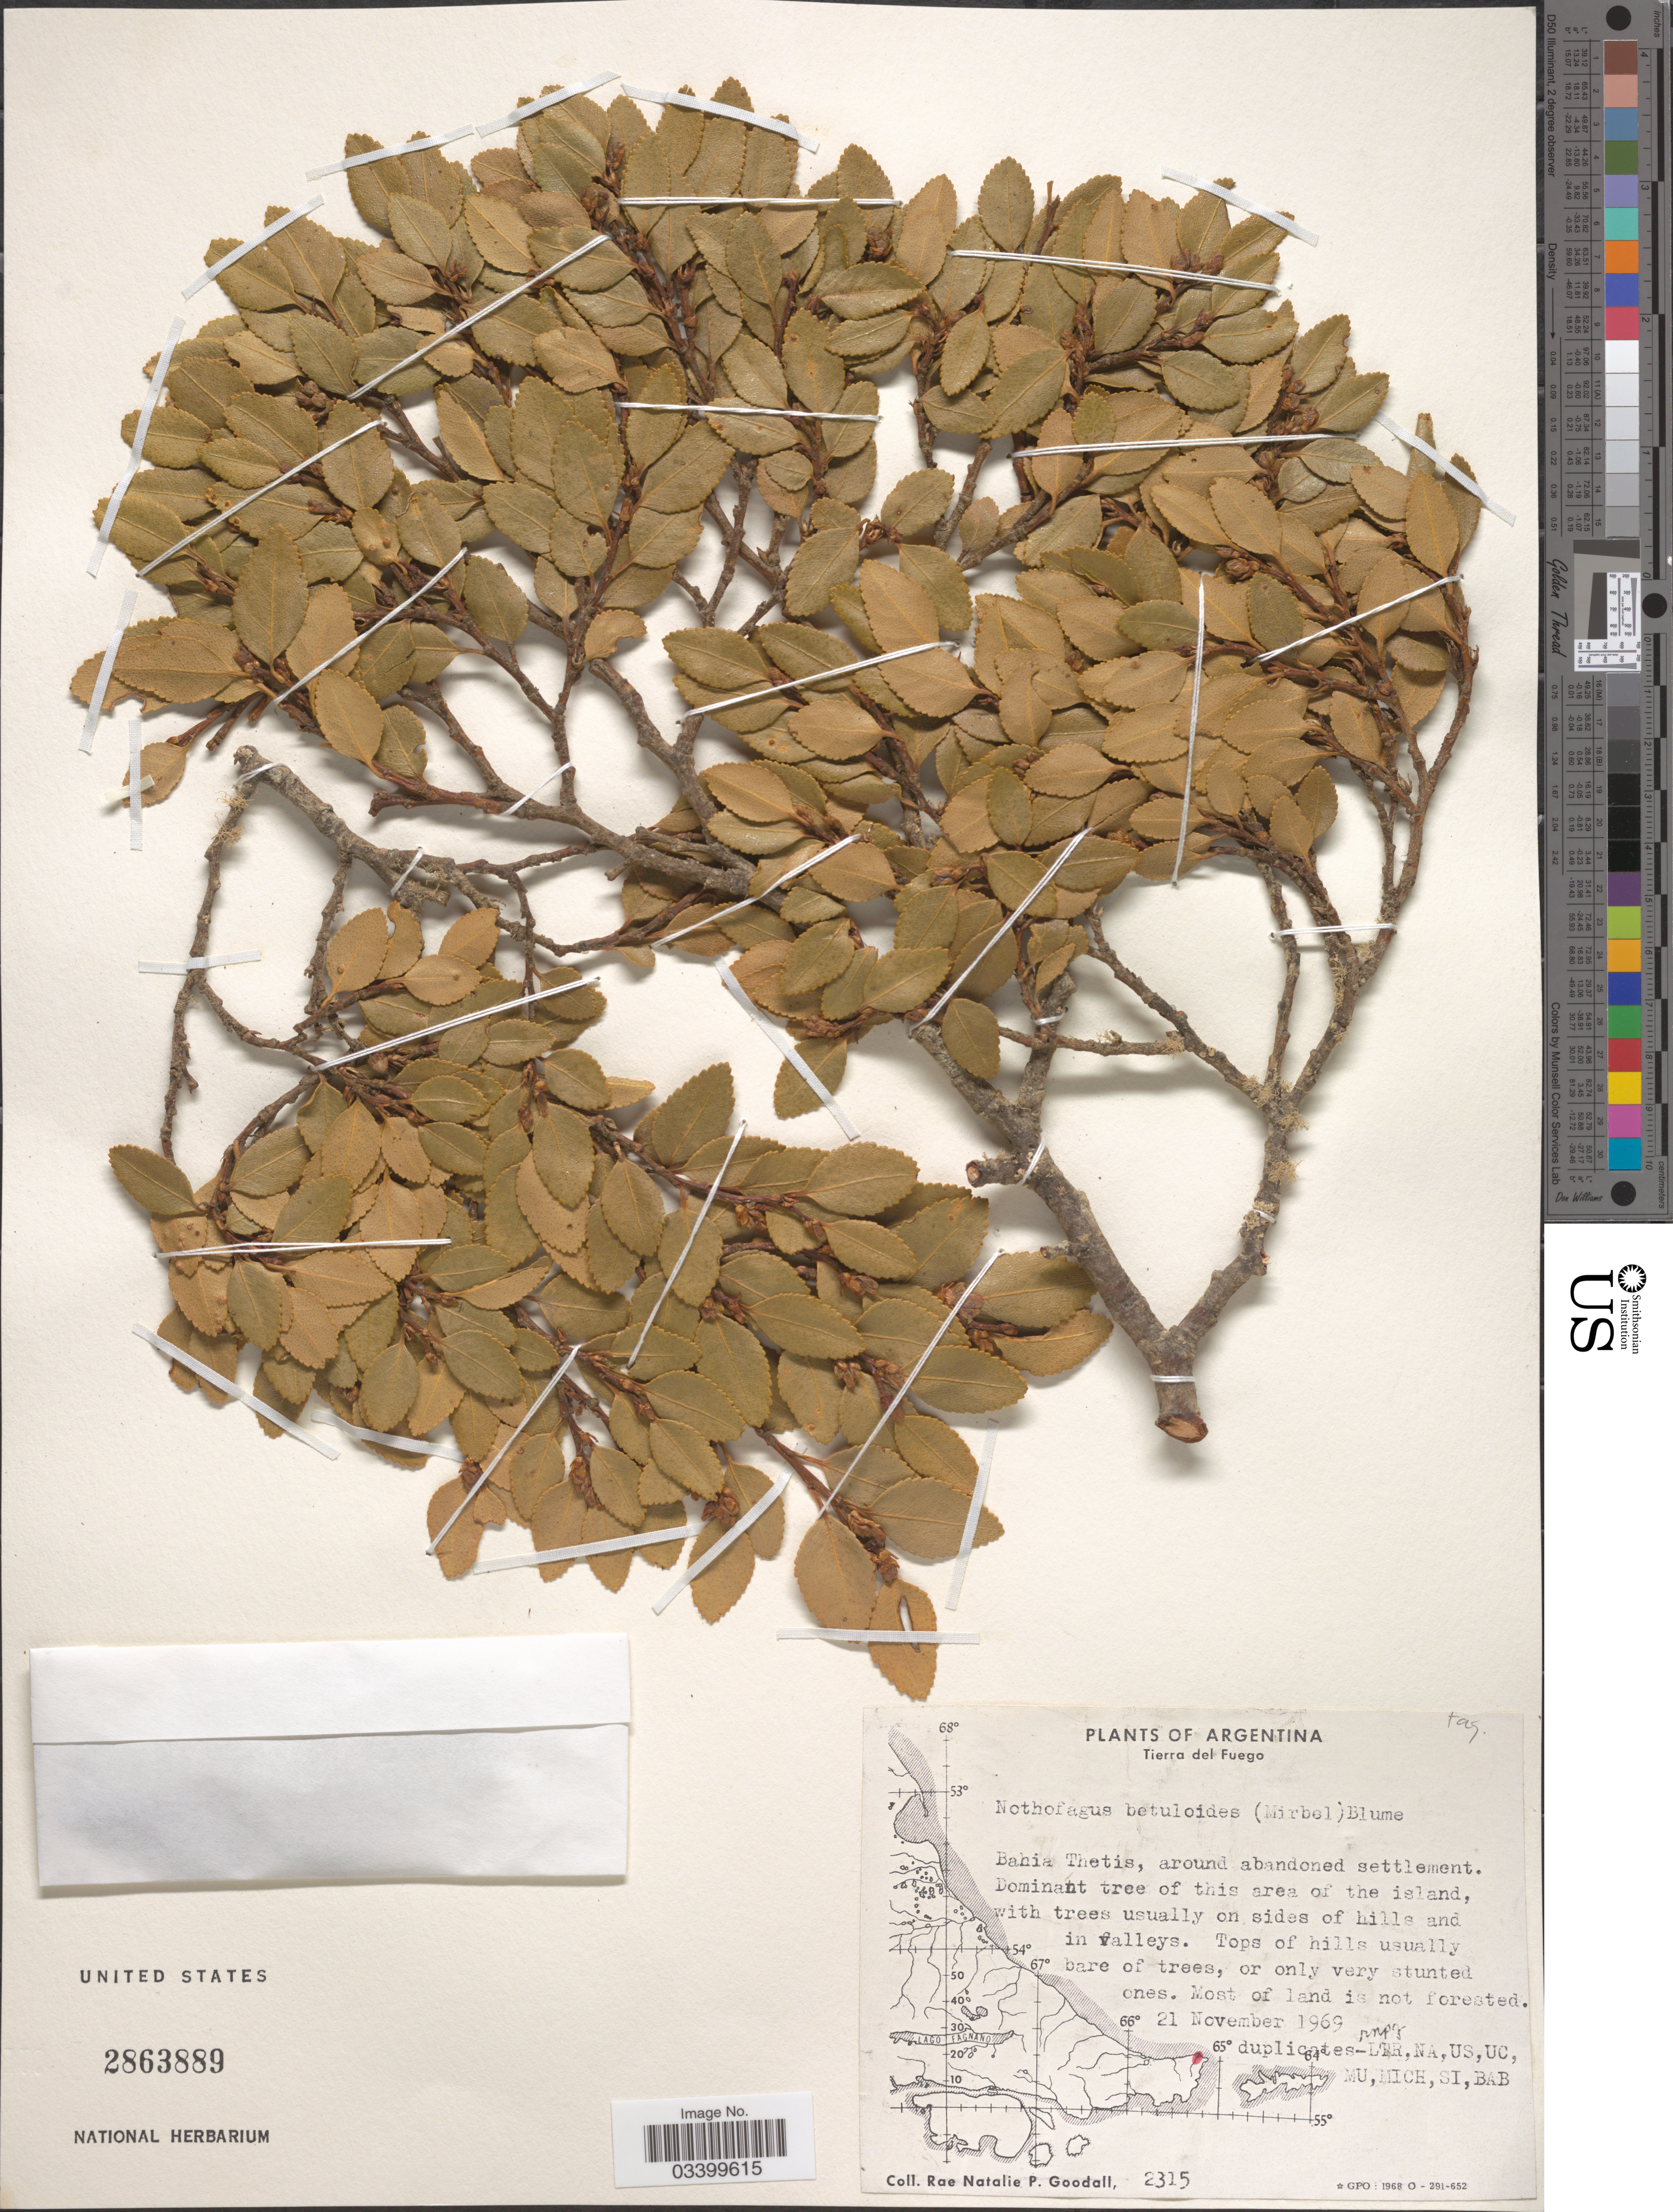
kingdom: Plantae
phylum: Tracheophyta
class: Magnoliopsida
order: Fagales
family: Nothofagaceae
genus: Nothofagus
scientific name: Nothofagus betuloides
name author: (Mirb.) Oerst.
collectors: R. Goodall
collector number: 2315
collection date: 1969-11-21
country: Argentina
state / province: Tierra del Fuego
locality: Bahia Thetis, around abandoned settlement.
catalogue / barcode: US 2863889